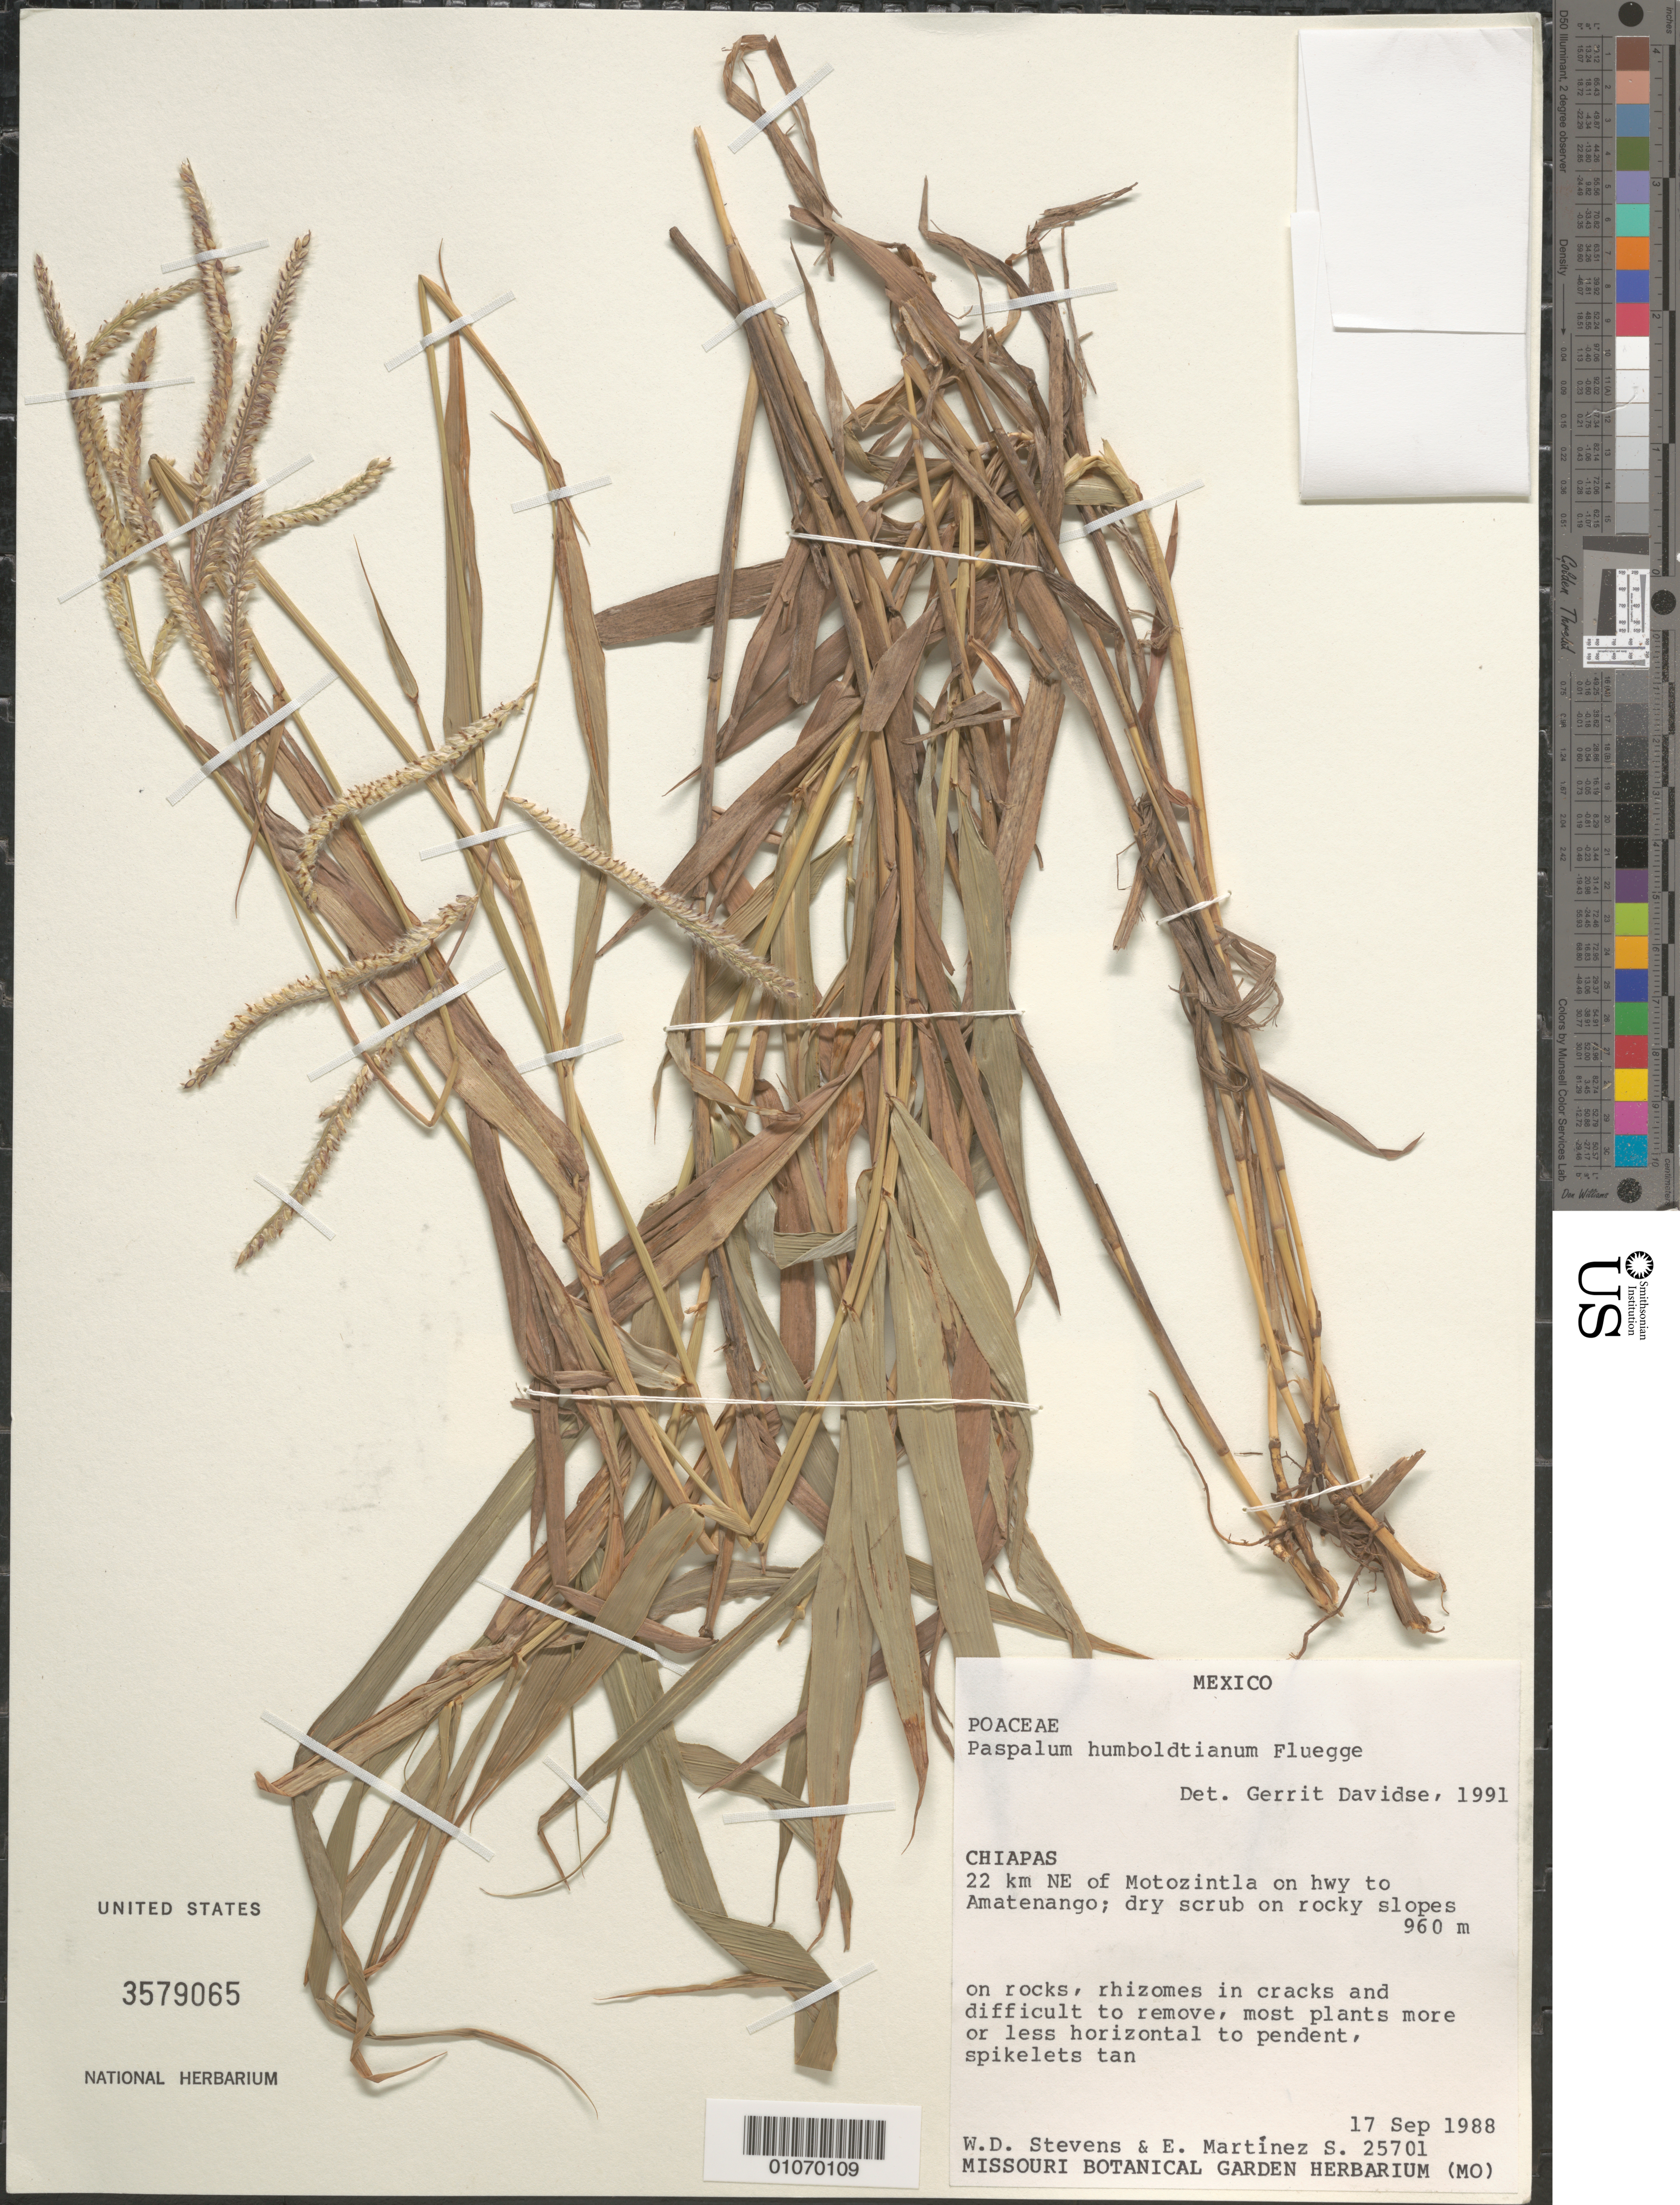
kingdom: Plantae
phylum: Tracheophyta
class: Liliopsida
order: Poales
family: Poaceae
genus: Paspalum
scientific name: Paspalum humboldtianum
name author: Flüggé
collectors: W. D. Stevens & E. M. Martínez S.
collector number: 25701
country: Mexico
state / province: Chiapas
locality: NE of Motozintla on hwy to amatenango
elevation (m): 960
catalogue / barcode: US 3579065